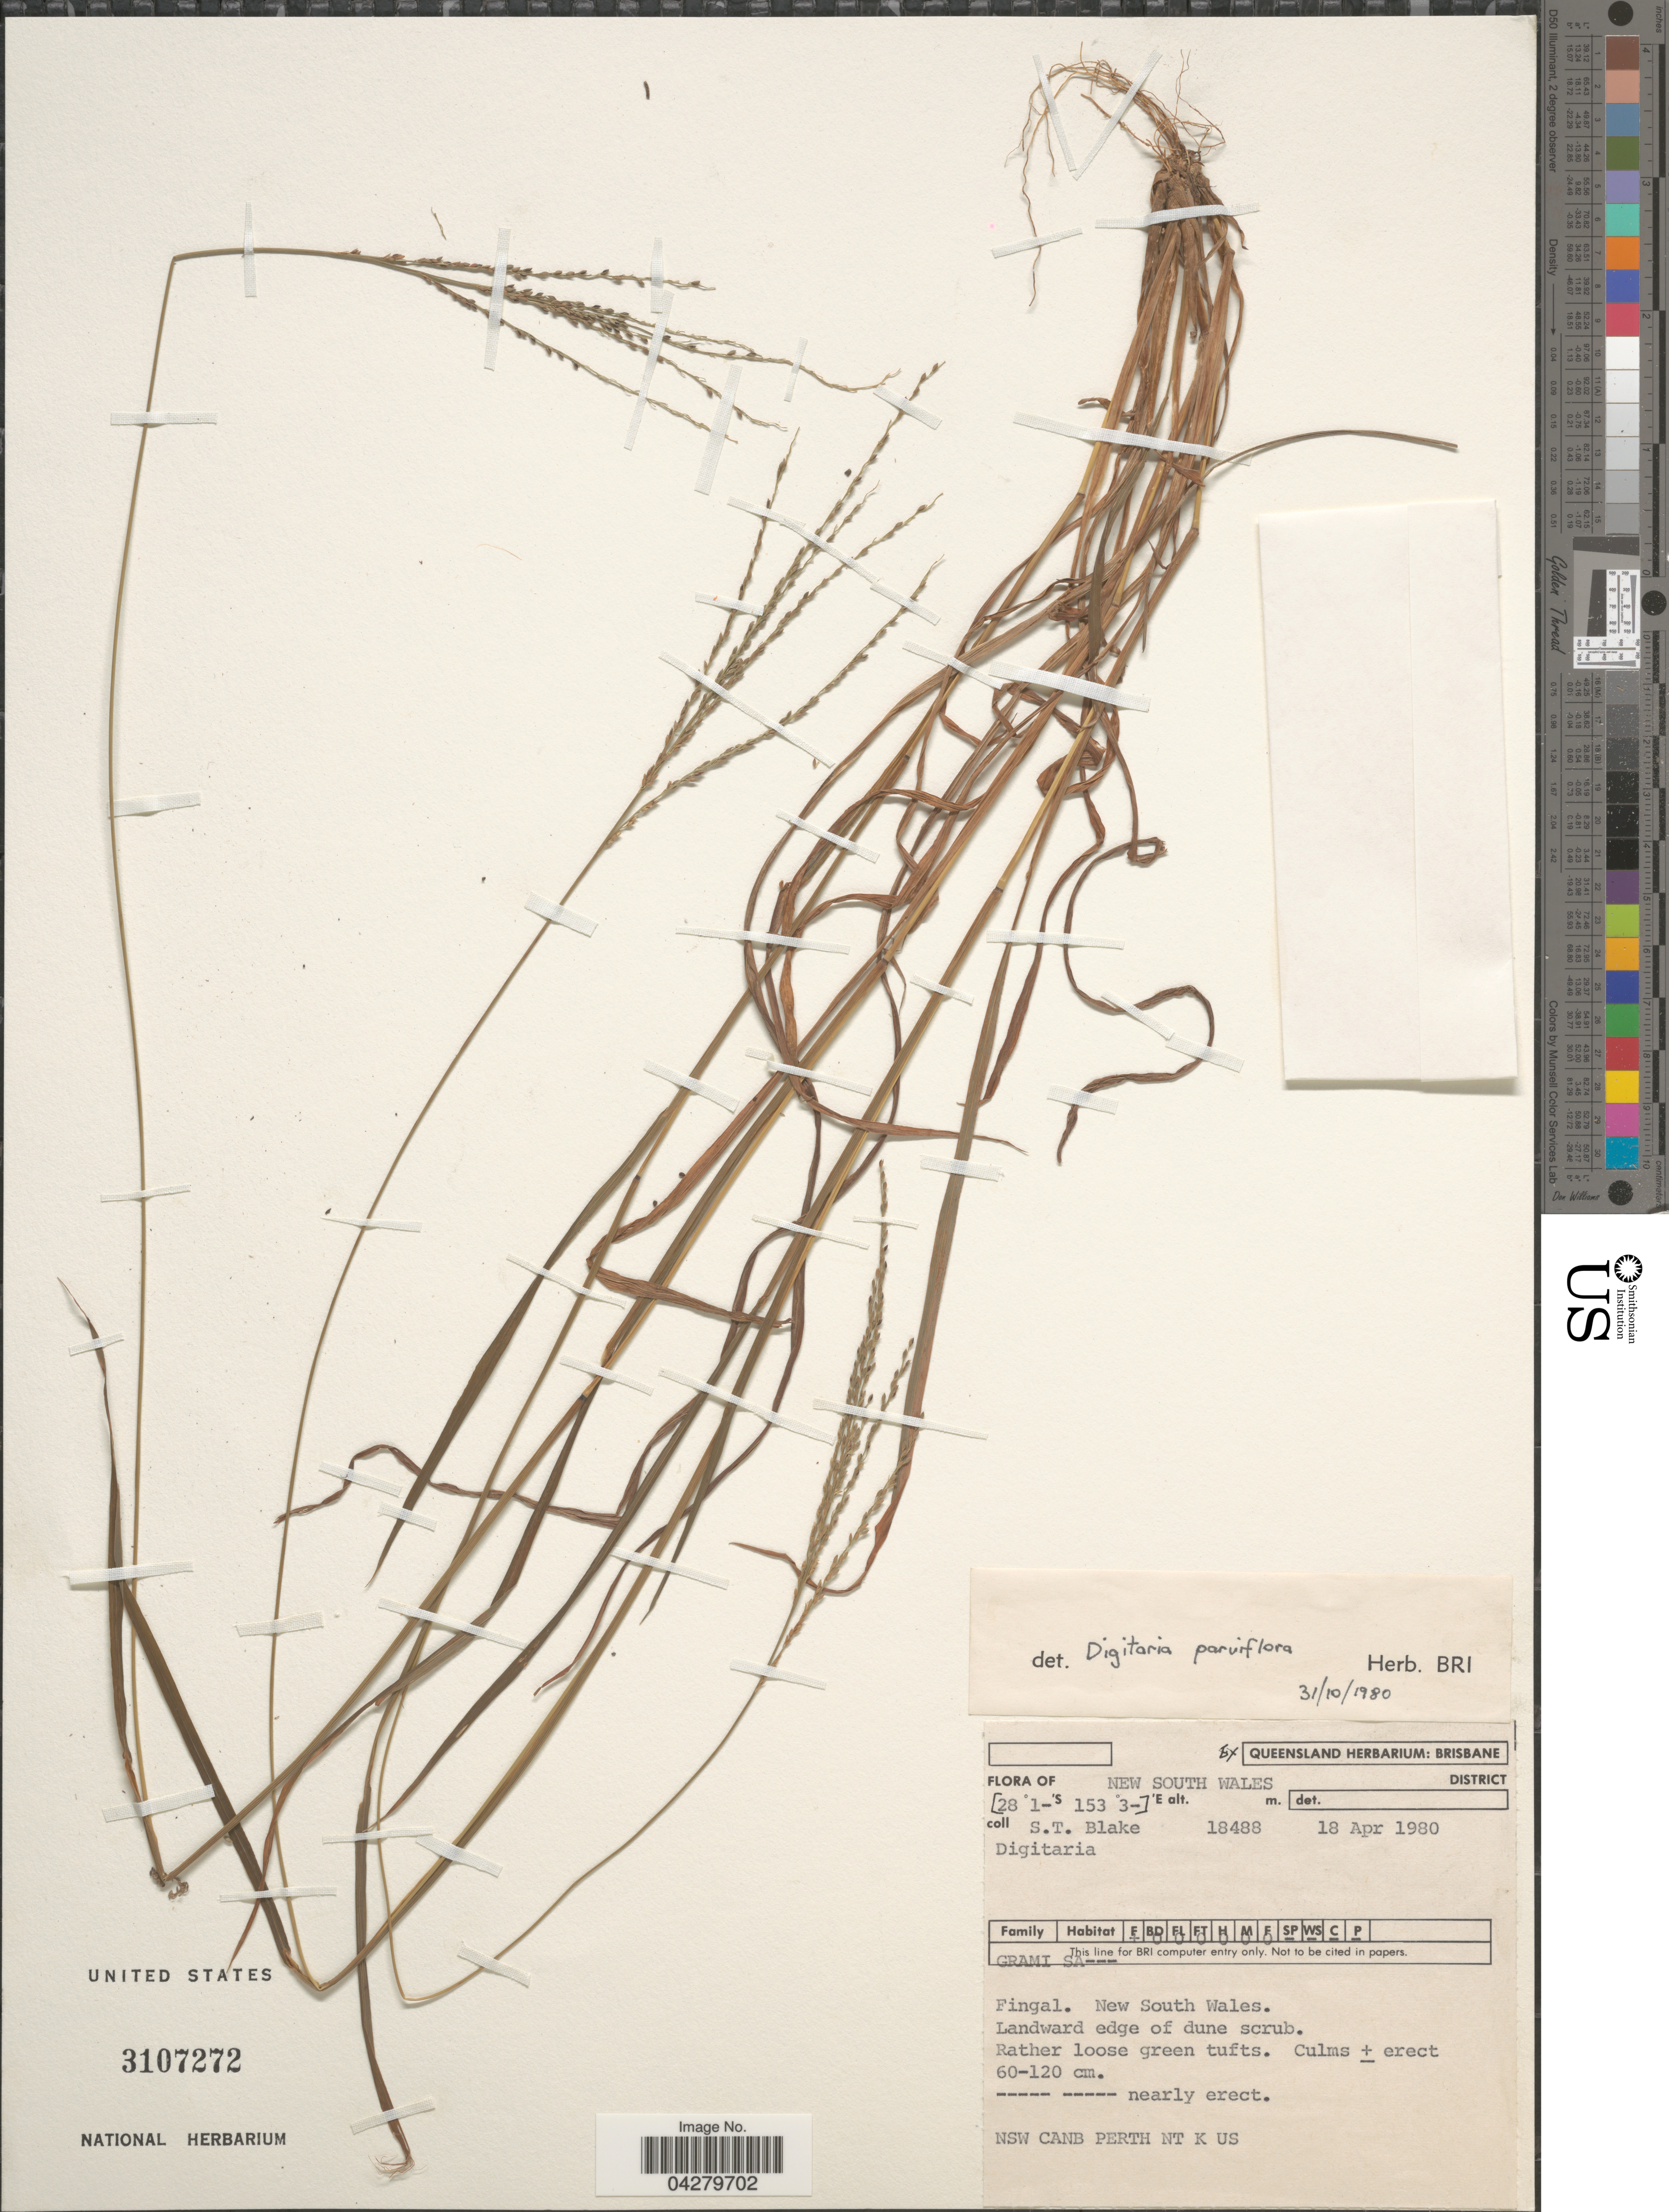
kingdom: Plantae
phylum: Tracheophyta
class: Liliopsida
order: Poales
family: Poaceae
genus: Digitaria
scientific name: Digitaria parviflora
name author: (R. Br.) Hughes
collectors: S. T. Blake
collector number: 18488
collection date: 1980-04-18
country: Australia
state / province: New South Wales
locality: Fingal.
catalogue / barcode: US 3107272